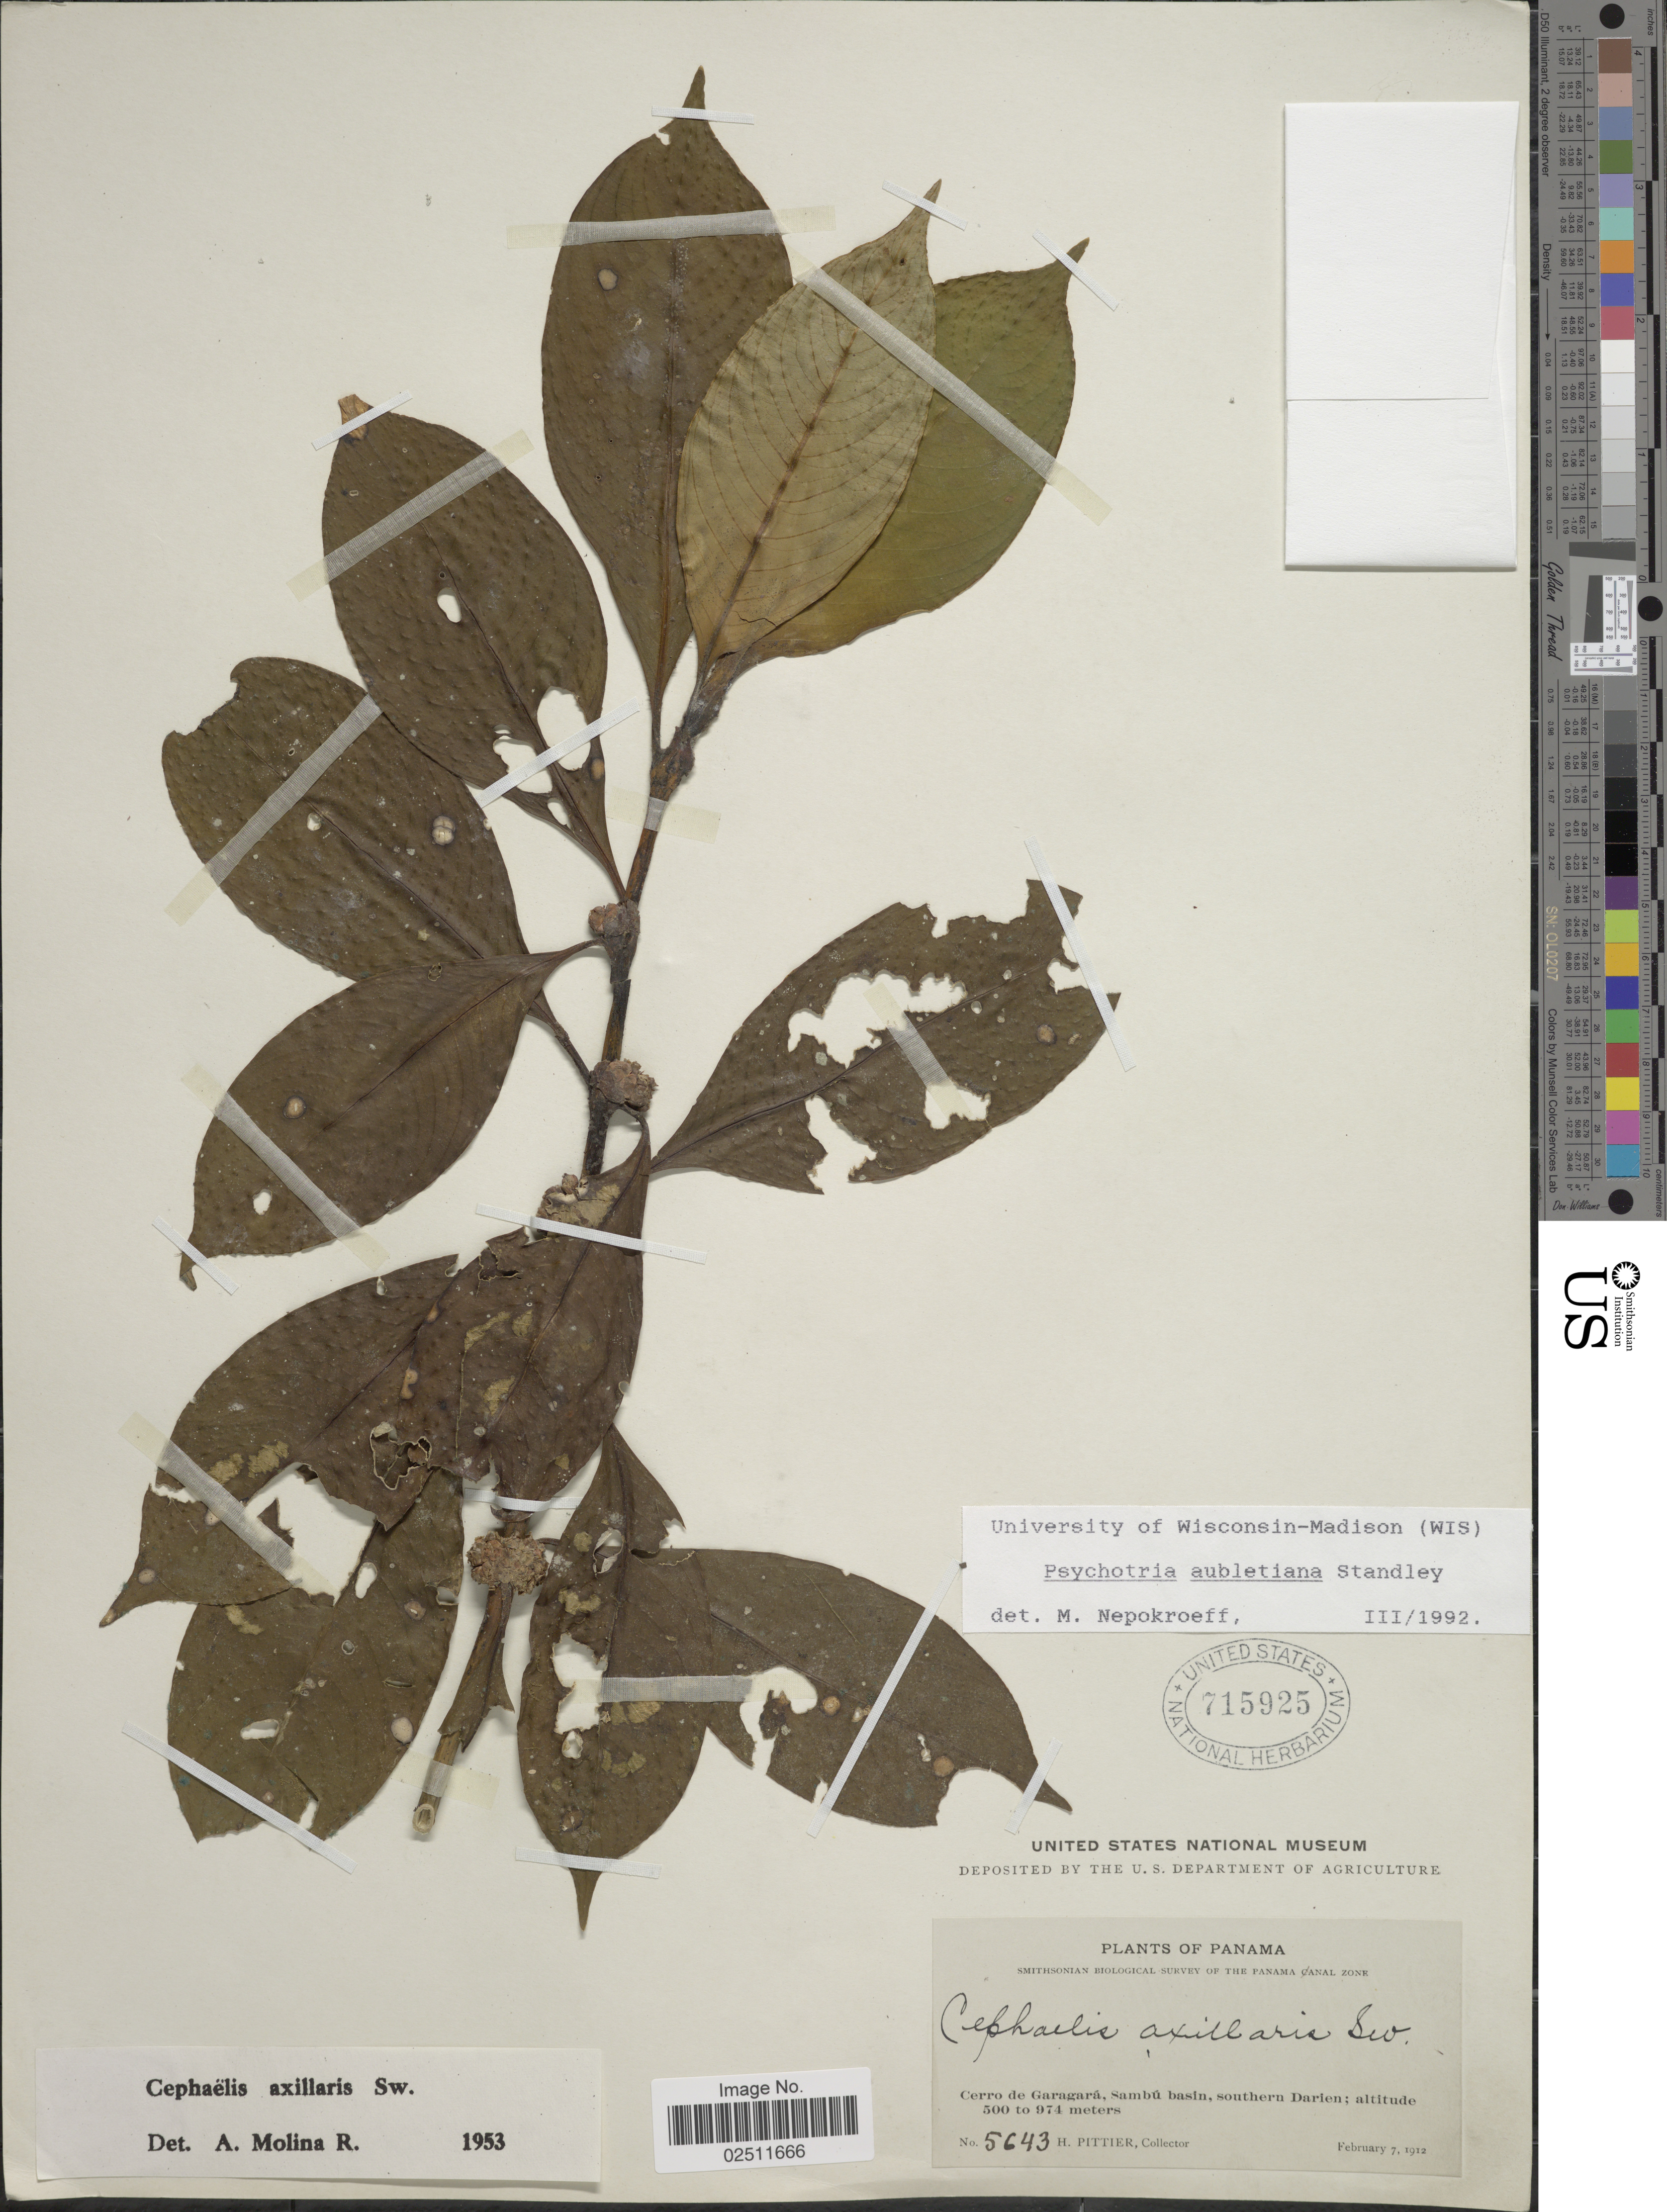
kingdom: Plantae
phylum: Tracheophyta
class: Magnoliopsida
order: Gentianales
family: Rubiaceae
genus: Psychotria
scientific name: Psychotria aubletiana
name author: Steyerm.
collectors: H. F. Pittier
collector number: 5643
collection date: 1912-02-07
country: Panama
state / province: Darién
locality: Cerro de Garagará, Sambú basin, southern Darien.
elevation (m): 500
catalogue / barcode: US 715925